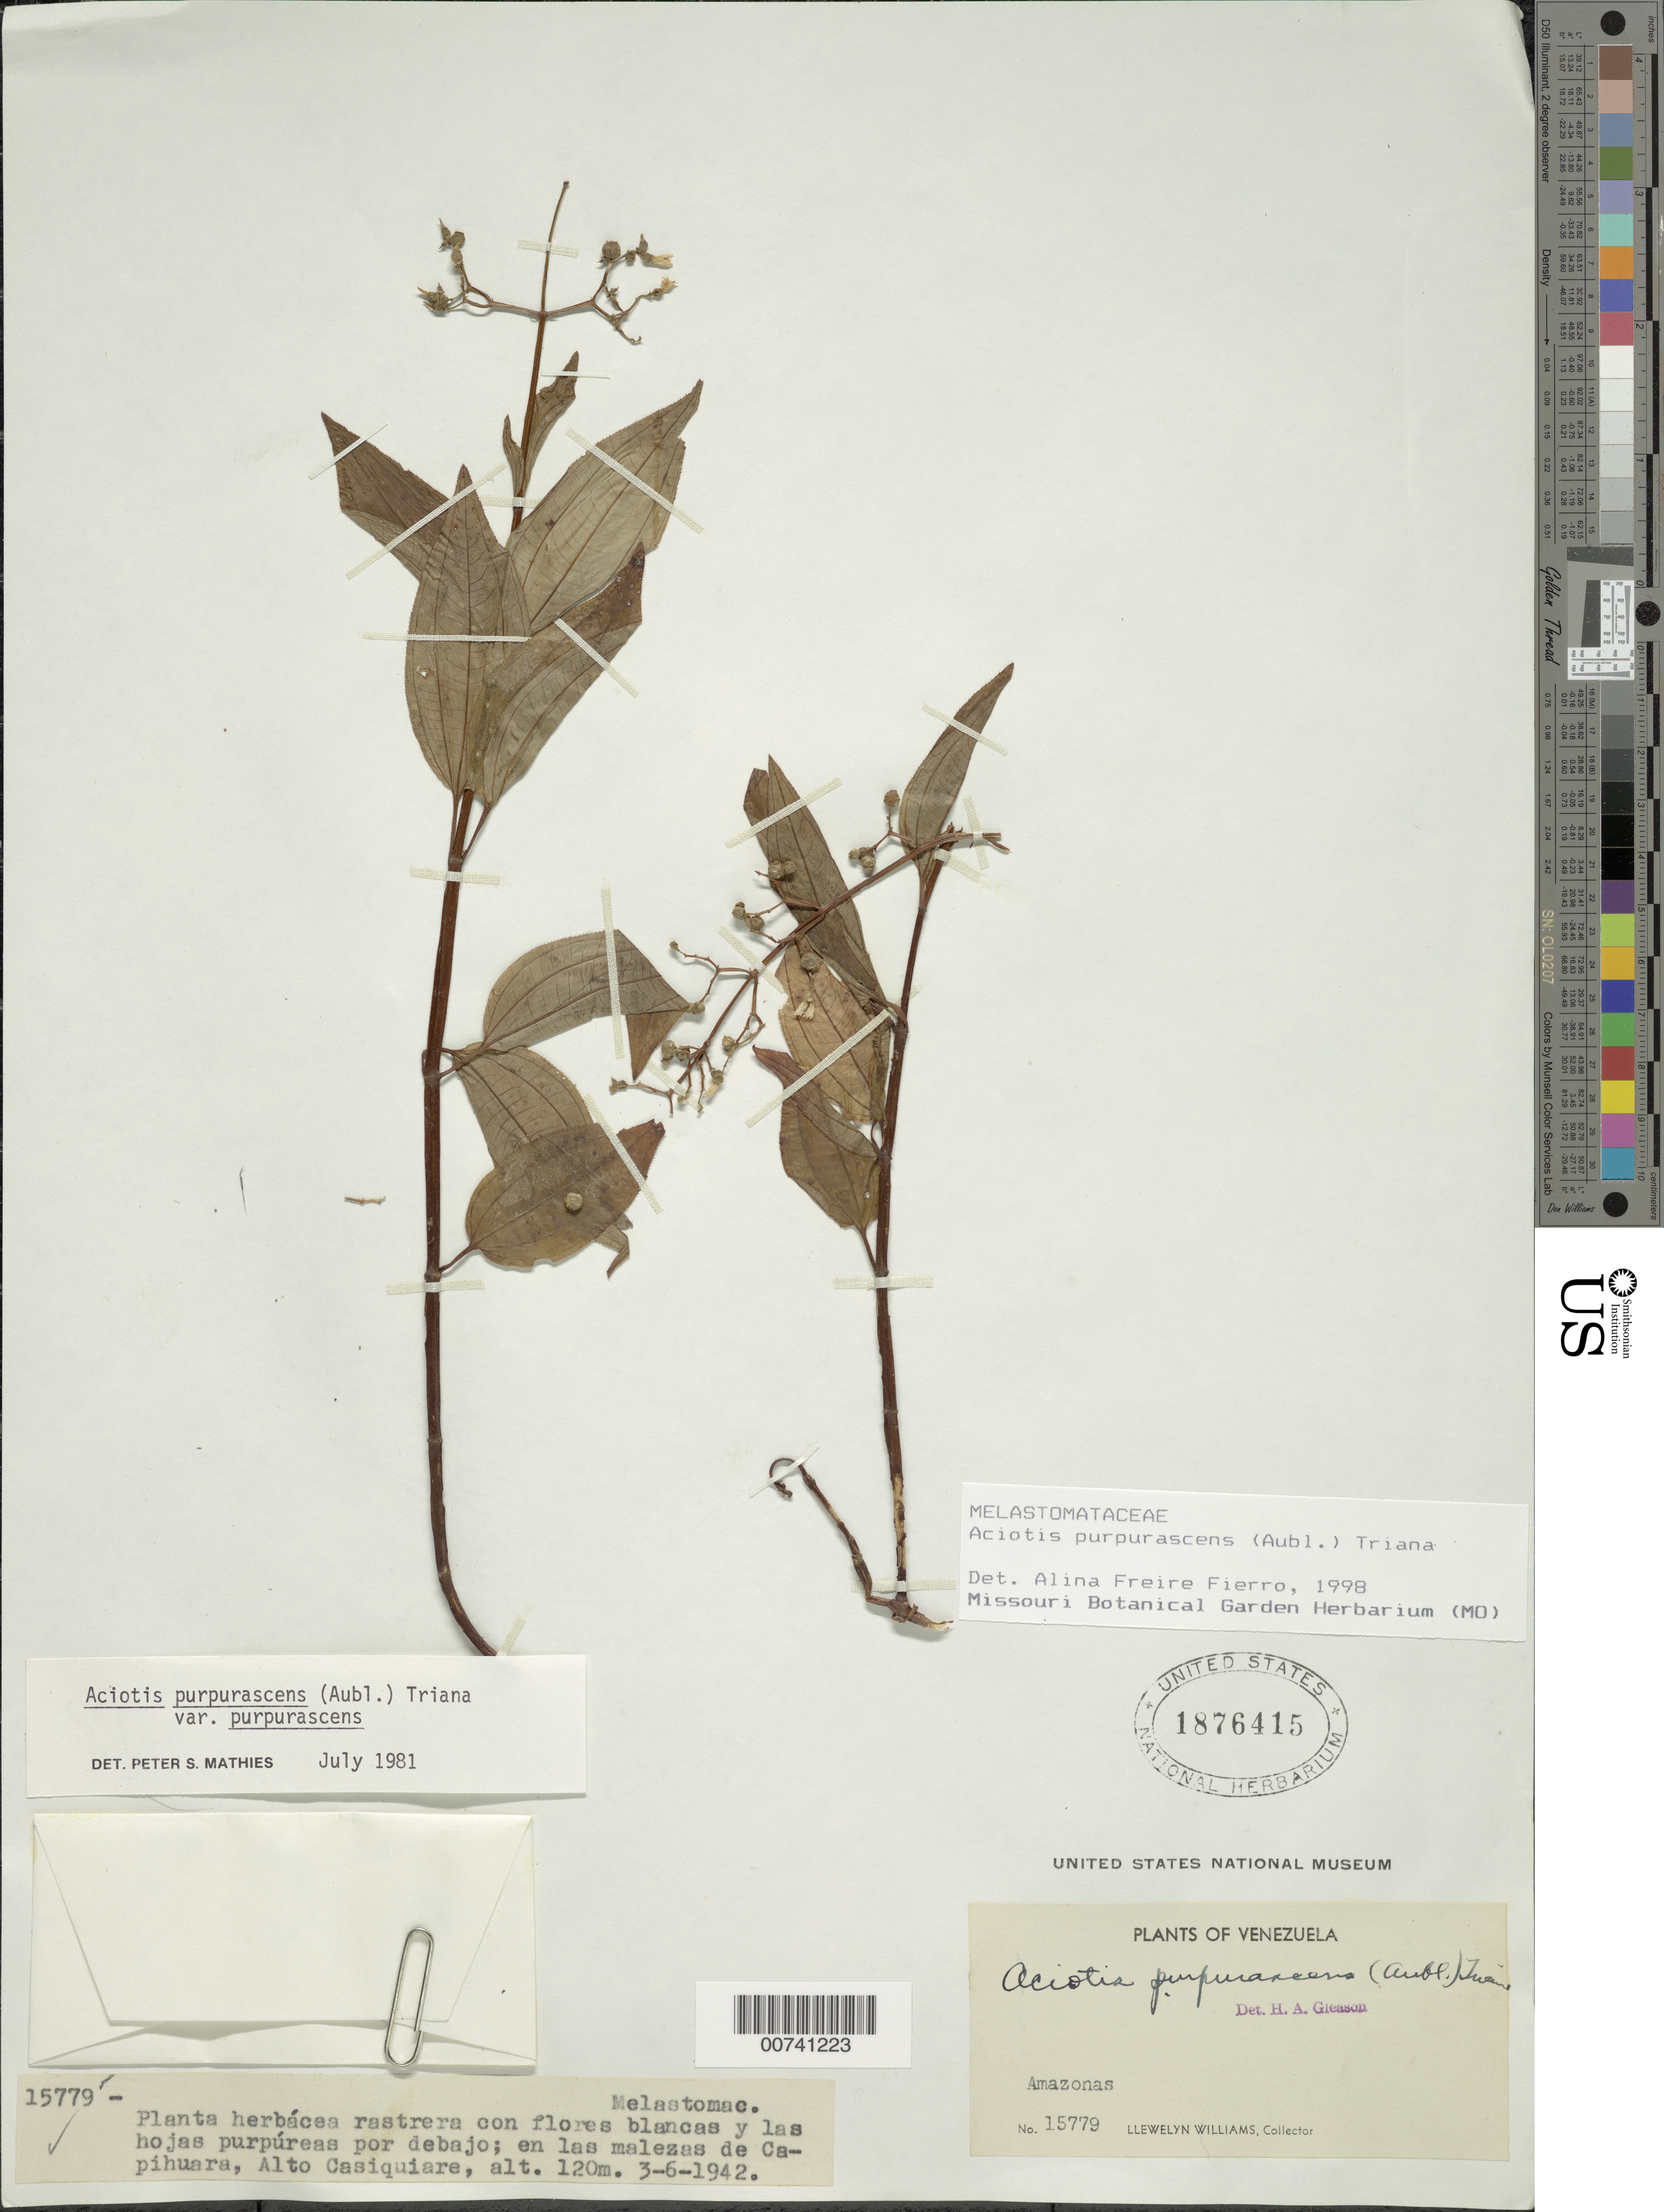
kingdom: Plantae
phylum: Tracheophyta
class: Magnoliopsida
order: Myrtales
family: Melastomataceae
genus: Aciotis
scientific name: Aciotis purpurascens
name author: (Aubl.) Triana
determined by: Freire-Fierro, A.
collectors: Ll. Williams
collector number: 15779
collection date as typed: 3-Jun-42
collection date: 1942-06-03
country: Venezuela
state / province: Amazonas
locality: Capihuara, Alto Casiquiare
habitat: Malezas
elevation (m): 120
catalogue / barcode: US 1876415